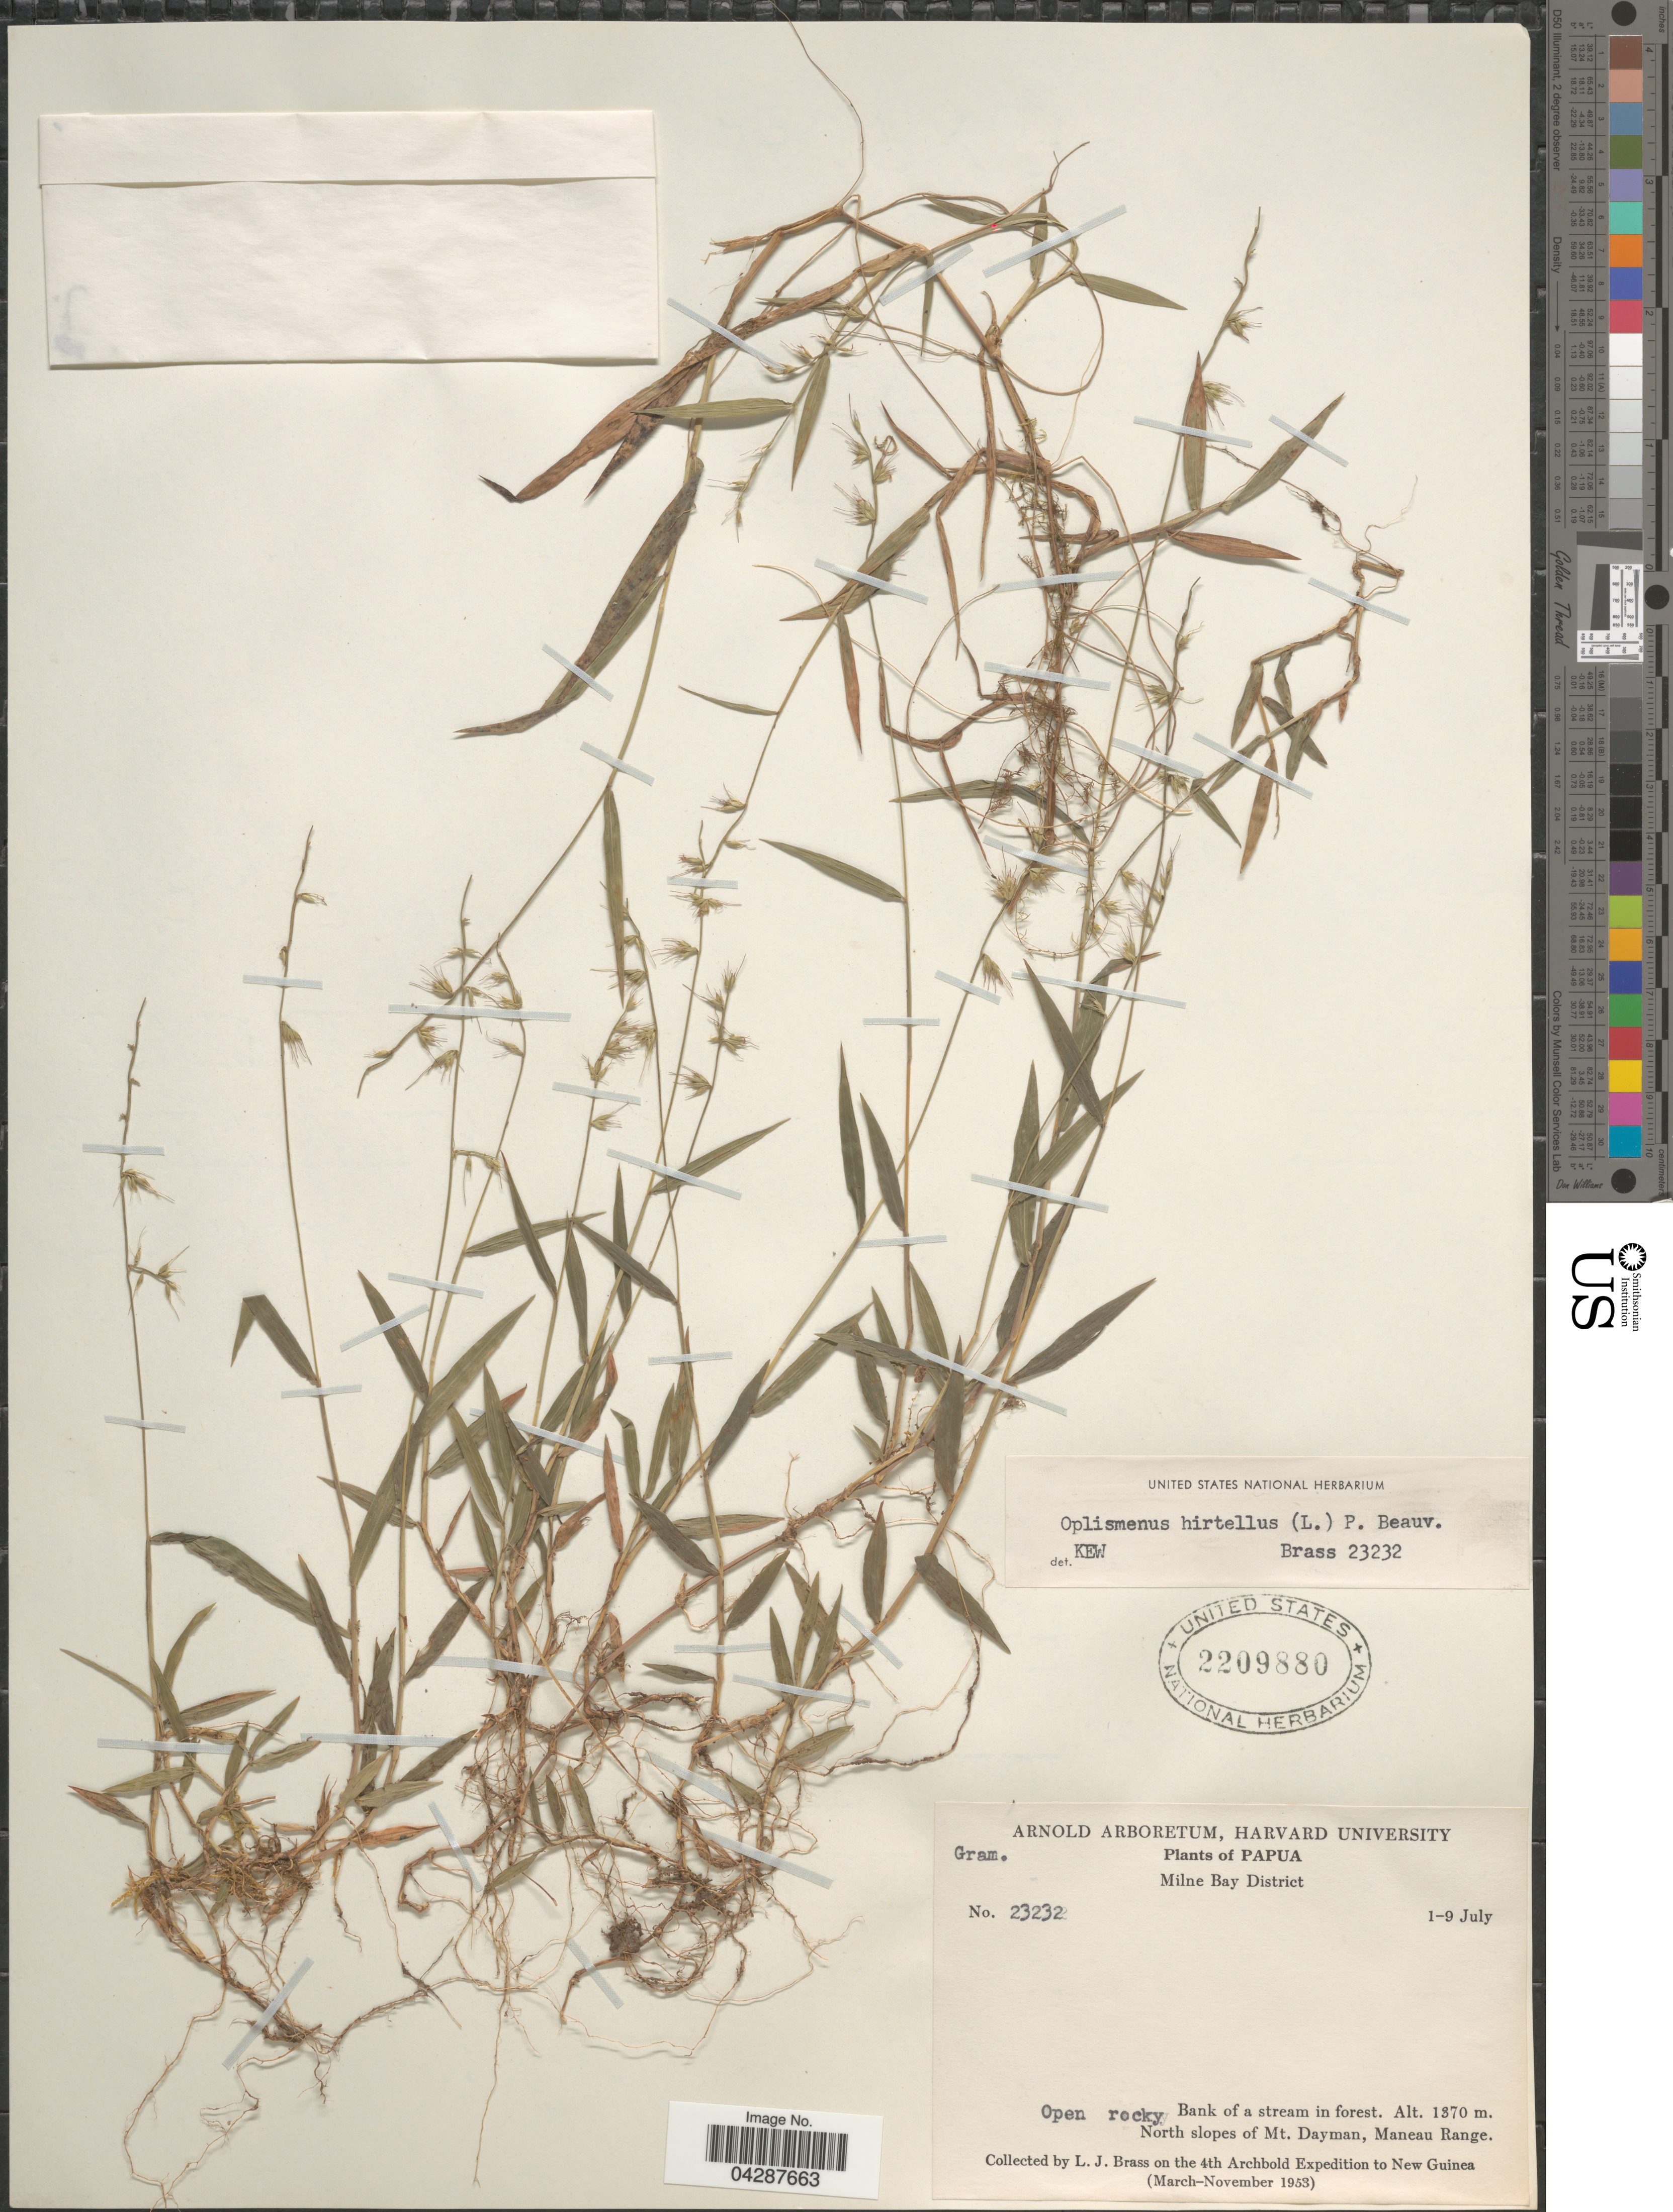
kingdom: Plantae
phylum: Tracheophyta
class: Liliopsida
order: Poales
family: Poaceae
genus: Oplismenus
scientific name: Oplismenus hirtellus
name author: (L.) P. Beauv.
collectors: L. J. Brass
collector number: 23232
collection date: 1953-07-01/1953-07-09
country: Papua New Guinea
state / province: Milne Bay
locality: Papua. Milne Bay District. North slopes of Mt. Dayman, Maneau Range. The 4th Archbold Expedition to New Guinea (March-November 1953).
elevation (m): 1370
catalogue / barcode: US 2209880